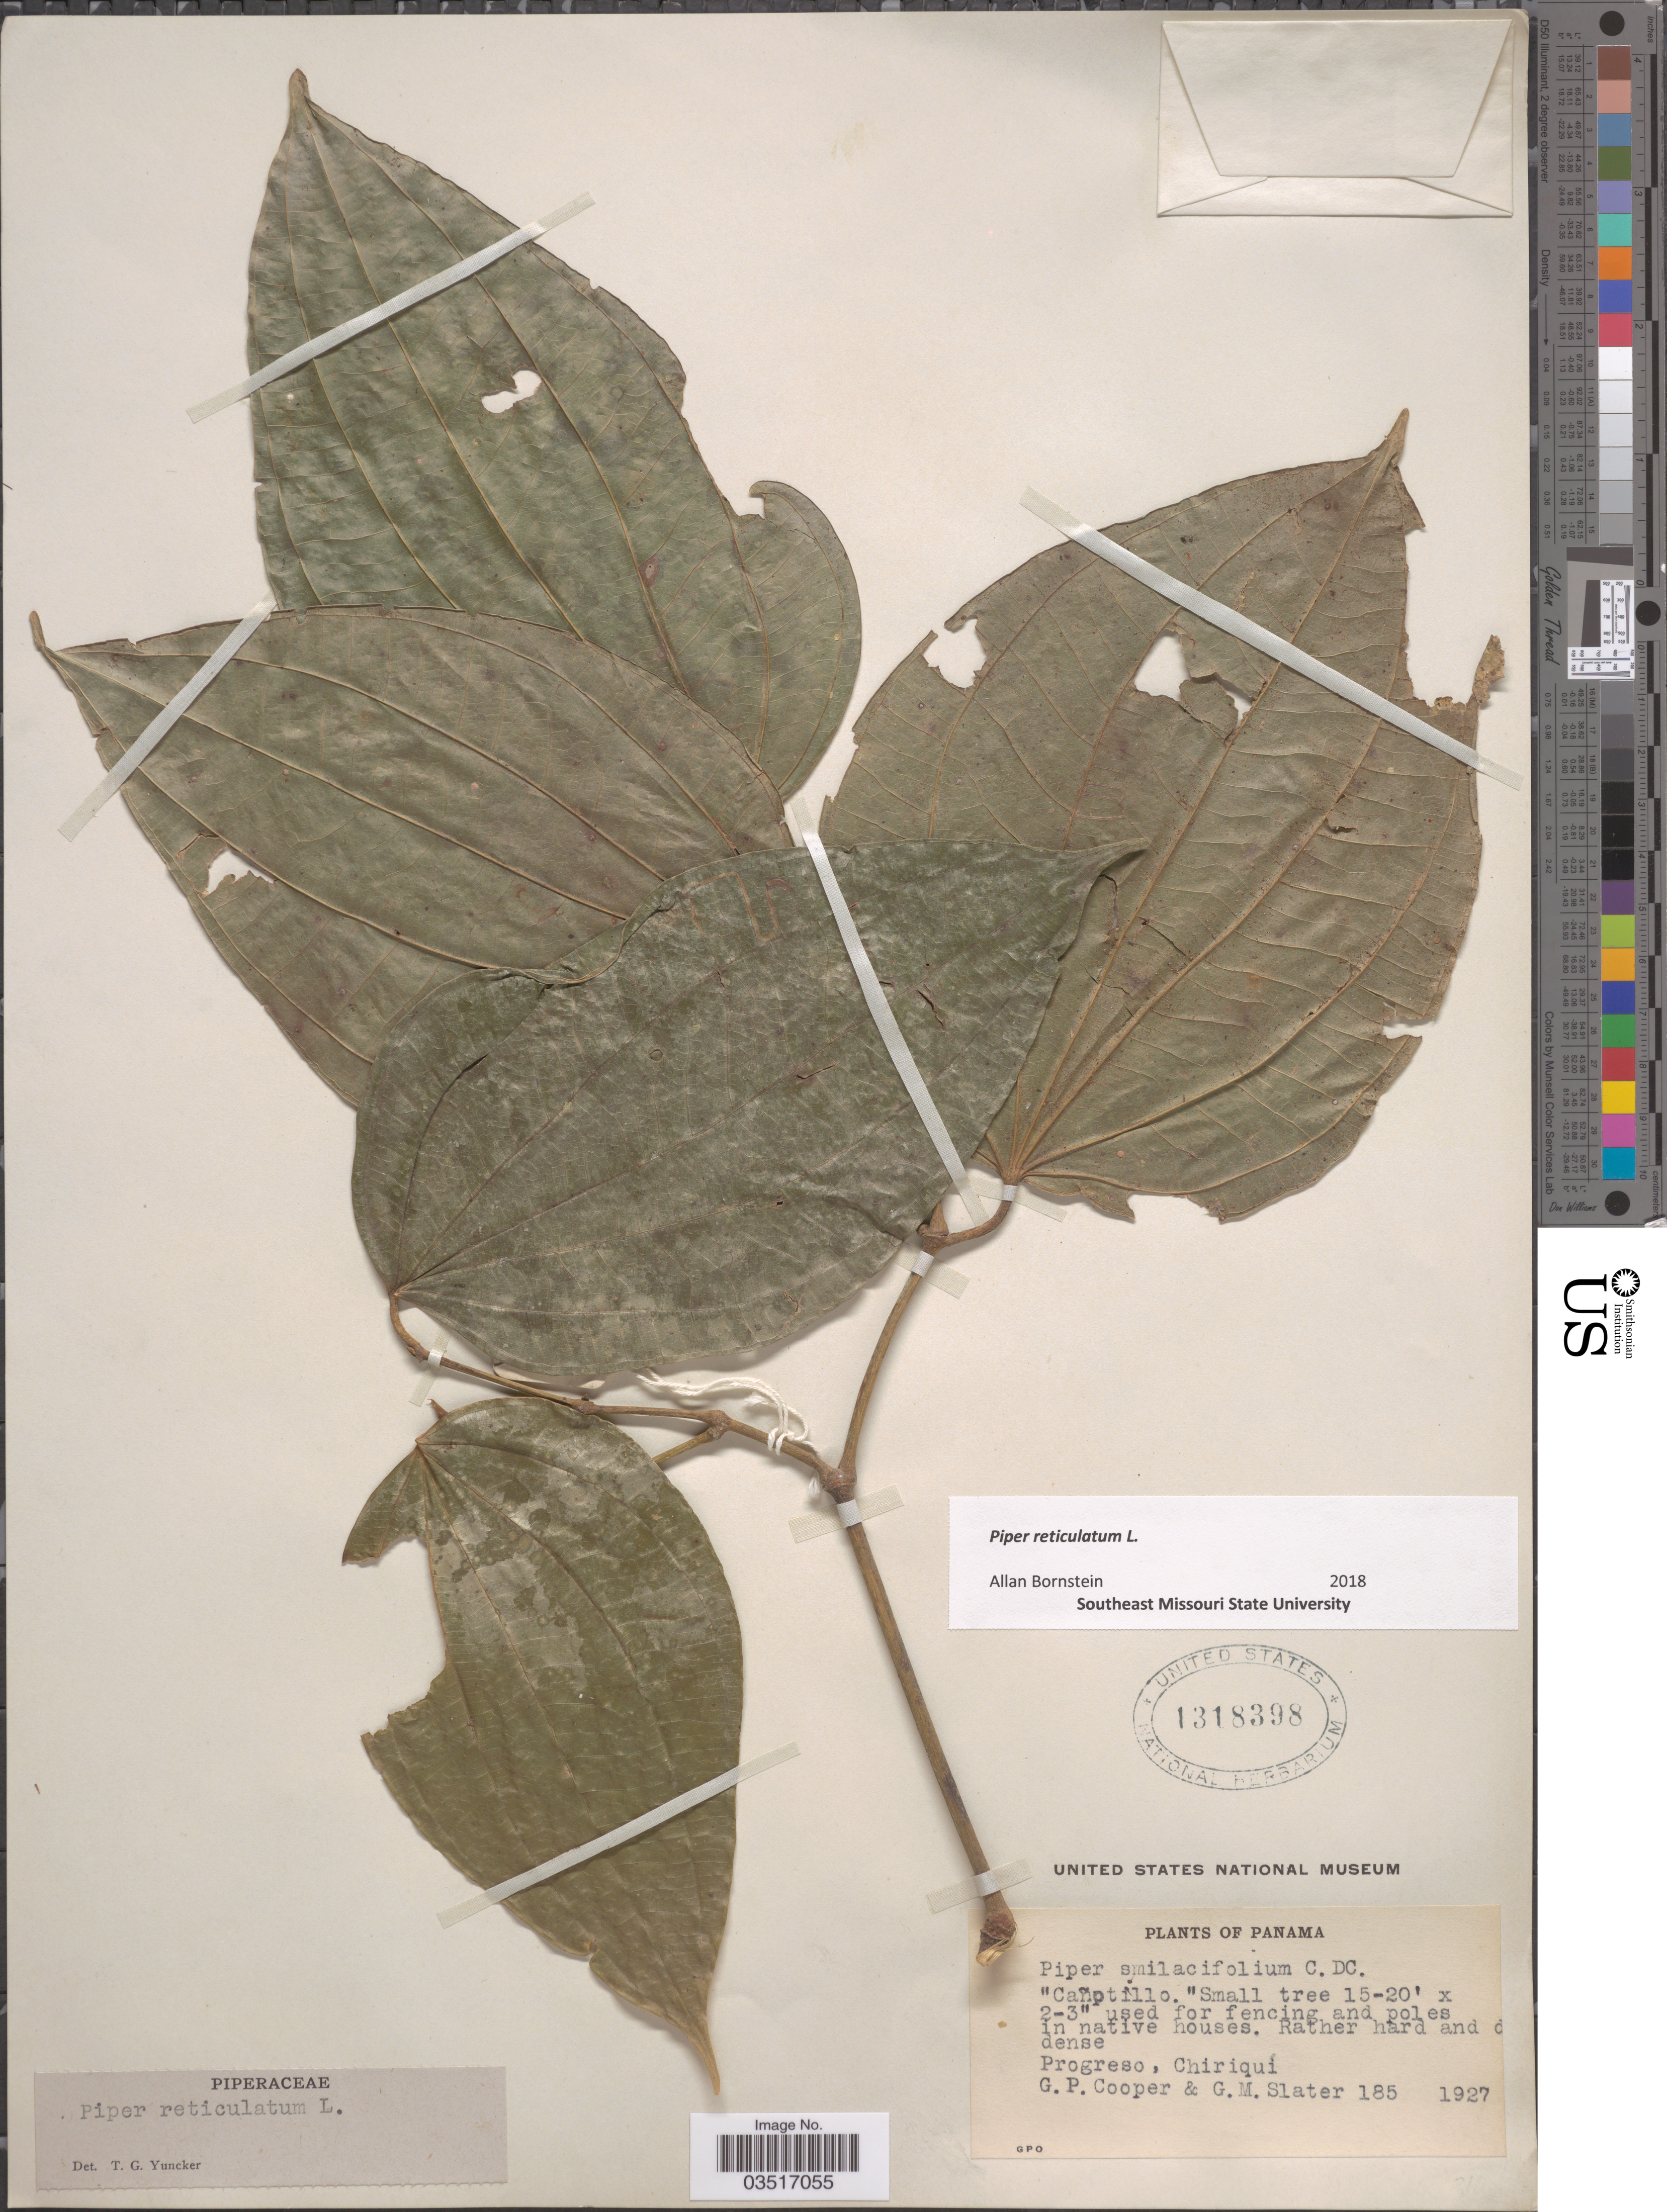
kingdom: Plantae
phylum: Tracheophyta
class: Magnoliopsida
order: Piperales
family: Piperaceae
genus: Piper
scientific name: Piper reticulatum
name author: L.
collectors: G. Cooper & G. Slater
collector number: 185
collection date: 1927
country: Panama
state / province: Chiriqui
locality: Progreso.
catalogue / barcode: US 1318398